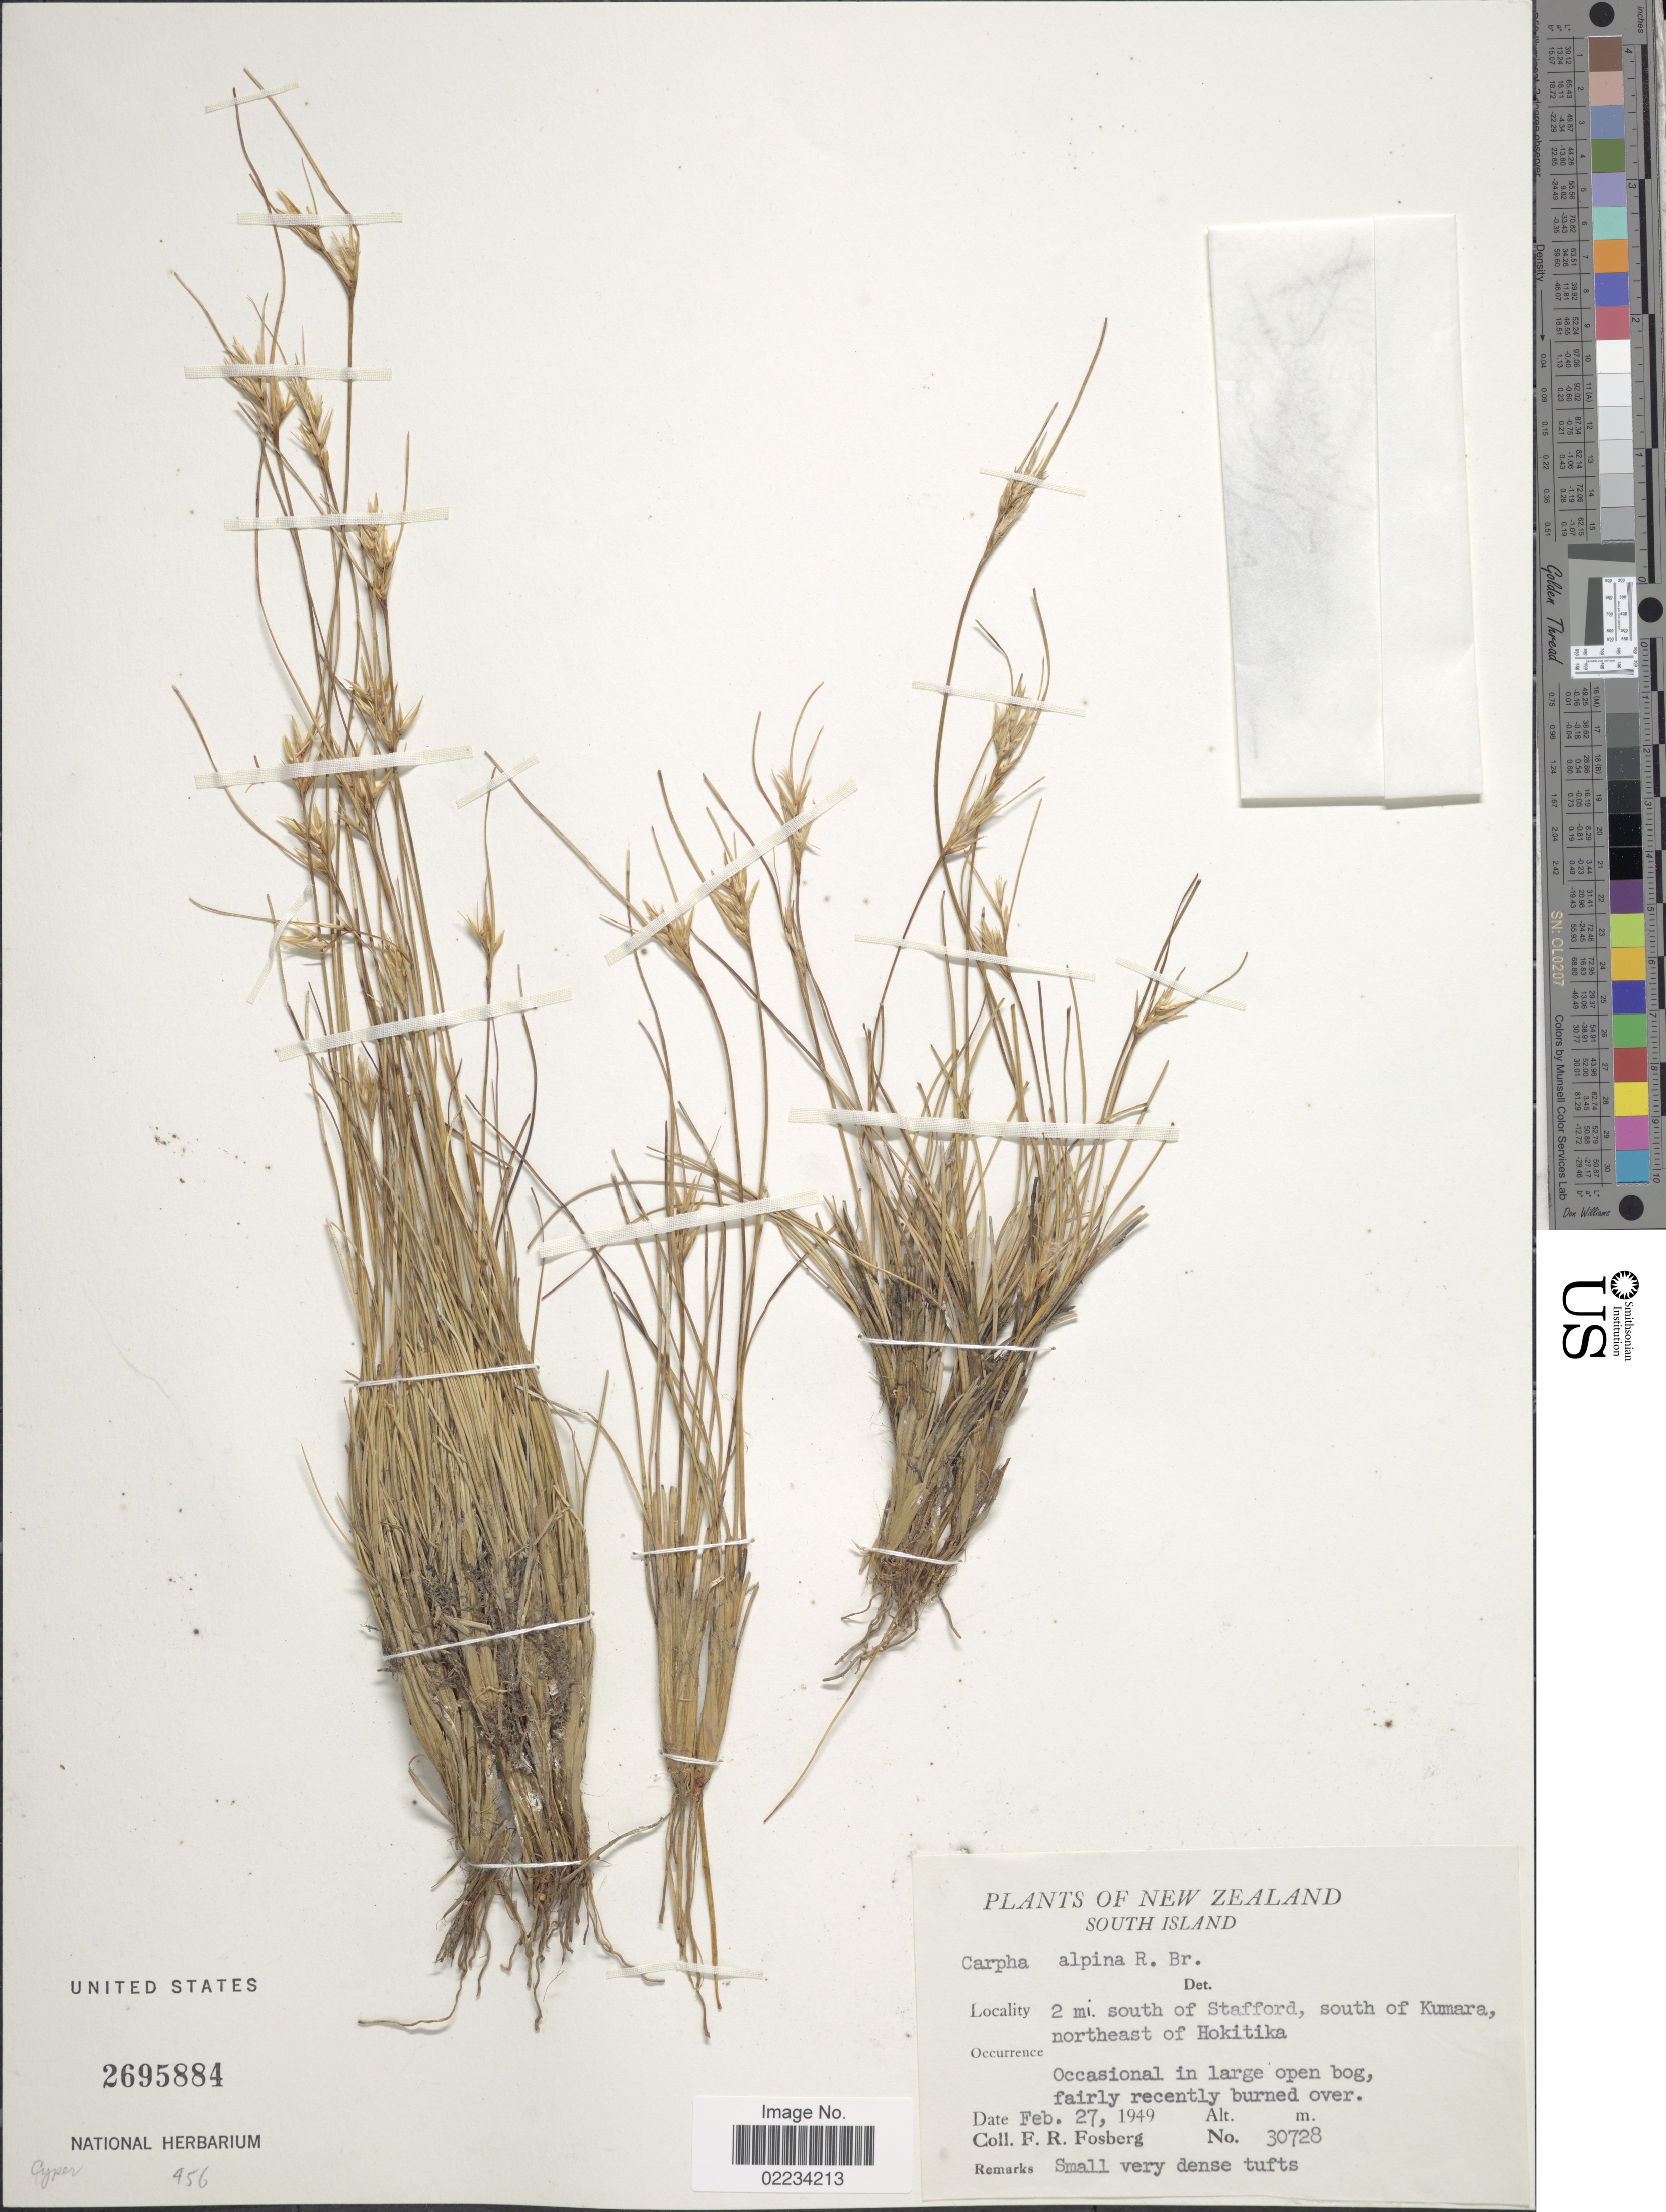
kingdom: Plantae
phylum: Tracheophyta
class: Liliopsida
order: Poales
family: Cyperaceae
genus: Carpha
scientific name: Carpha alpina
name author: R. Br.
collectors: F. R. Fosberg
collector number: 30728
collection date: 1949-02-27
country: New Zealand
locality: South Island, 2 mi south of Stafford, south of Kumara, northeast of Hokitika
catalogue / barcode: US 2695884